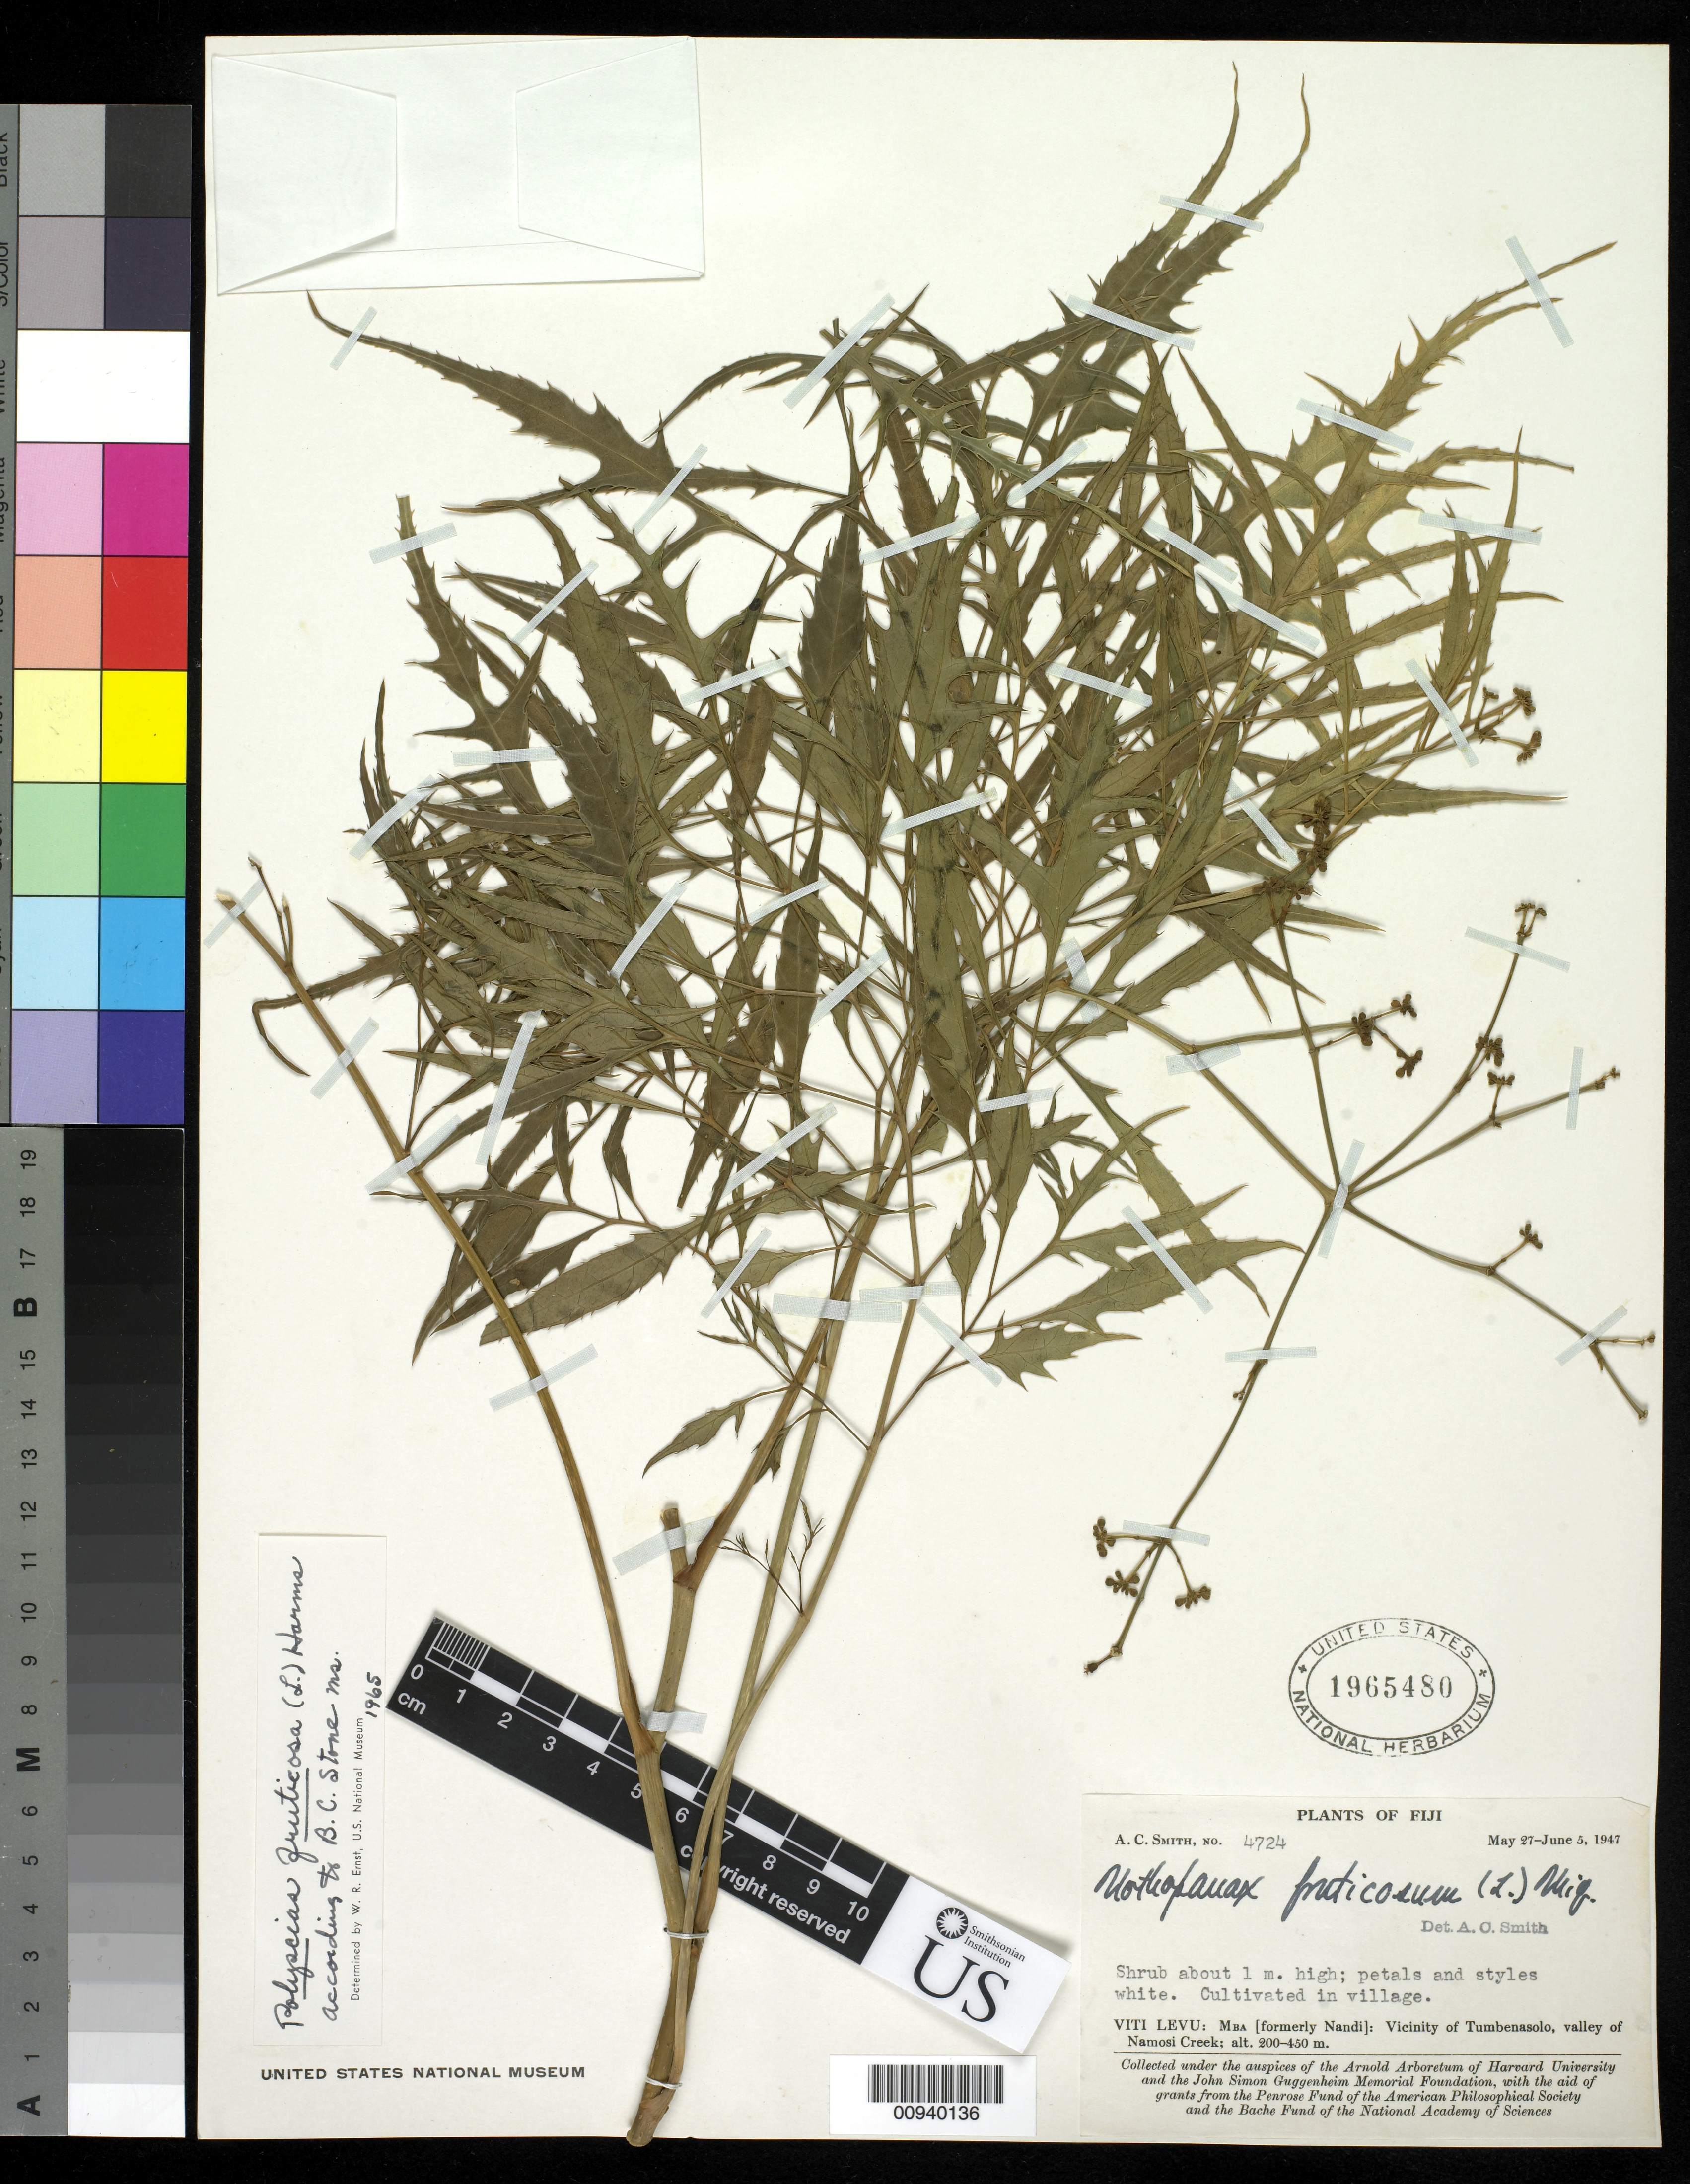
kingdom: Plantae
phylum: Tracheophyta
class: Magnoliopsida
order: Apiales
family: Araliaceae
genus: Polyscias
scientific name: Polyscias fruticosa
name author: (L.) Harms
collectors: C. A. Smith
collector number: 4724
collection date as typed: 27 May 1947 to 05 Jun 1947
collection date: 1947-05-27/1947-06-05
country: Fiji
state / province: Central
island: Viti Levu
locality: Mba [formerly Nandi]: Vicinity of Tumbenasolo, valley of Namosi Prov. Creek.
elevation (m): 200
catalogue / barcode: US 1965480